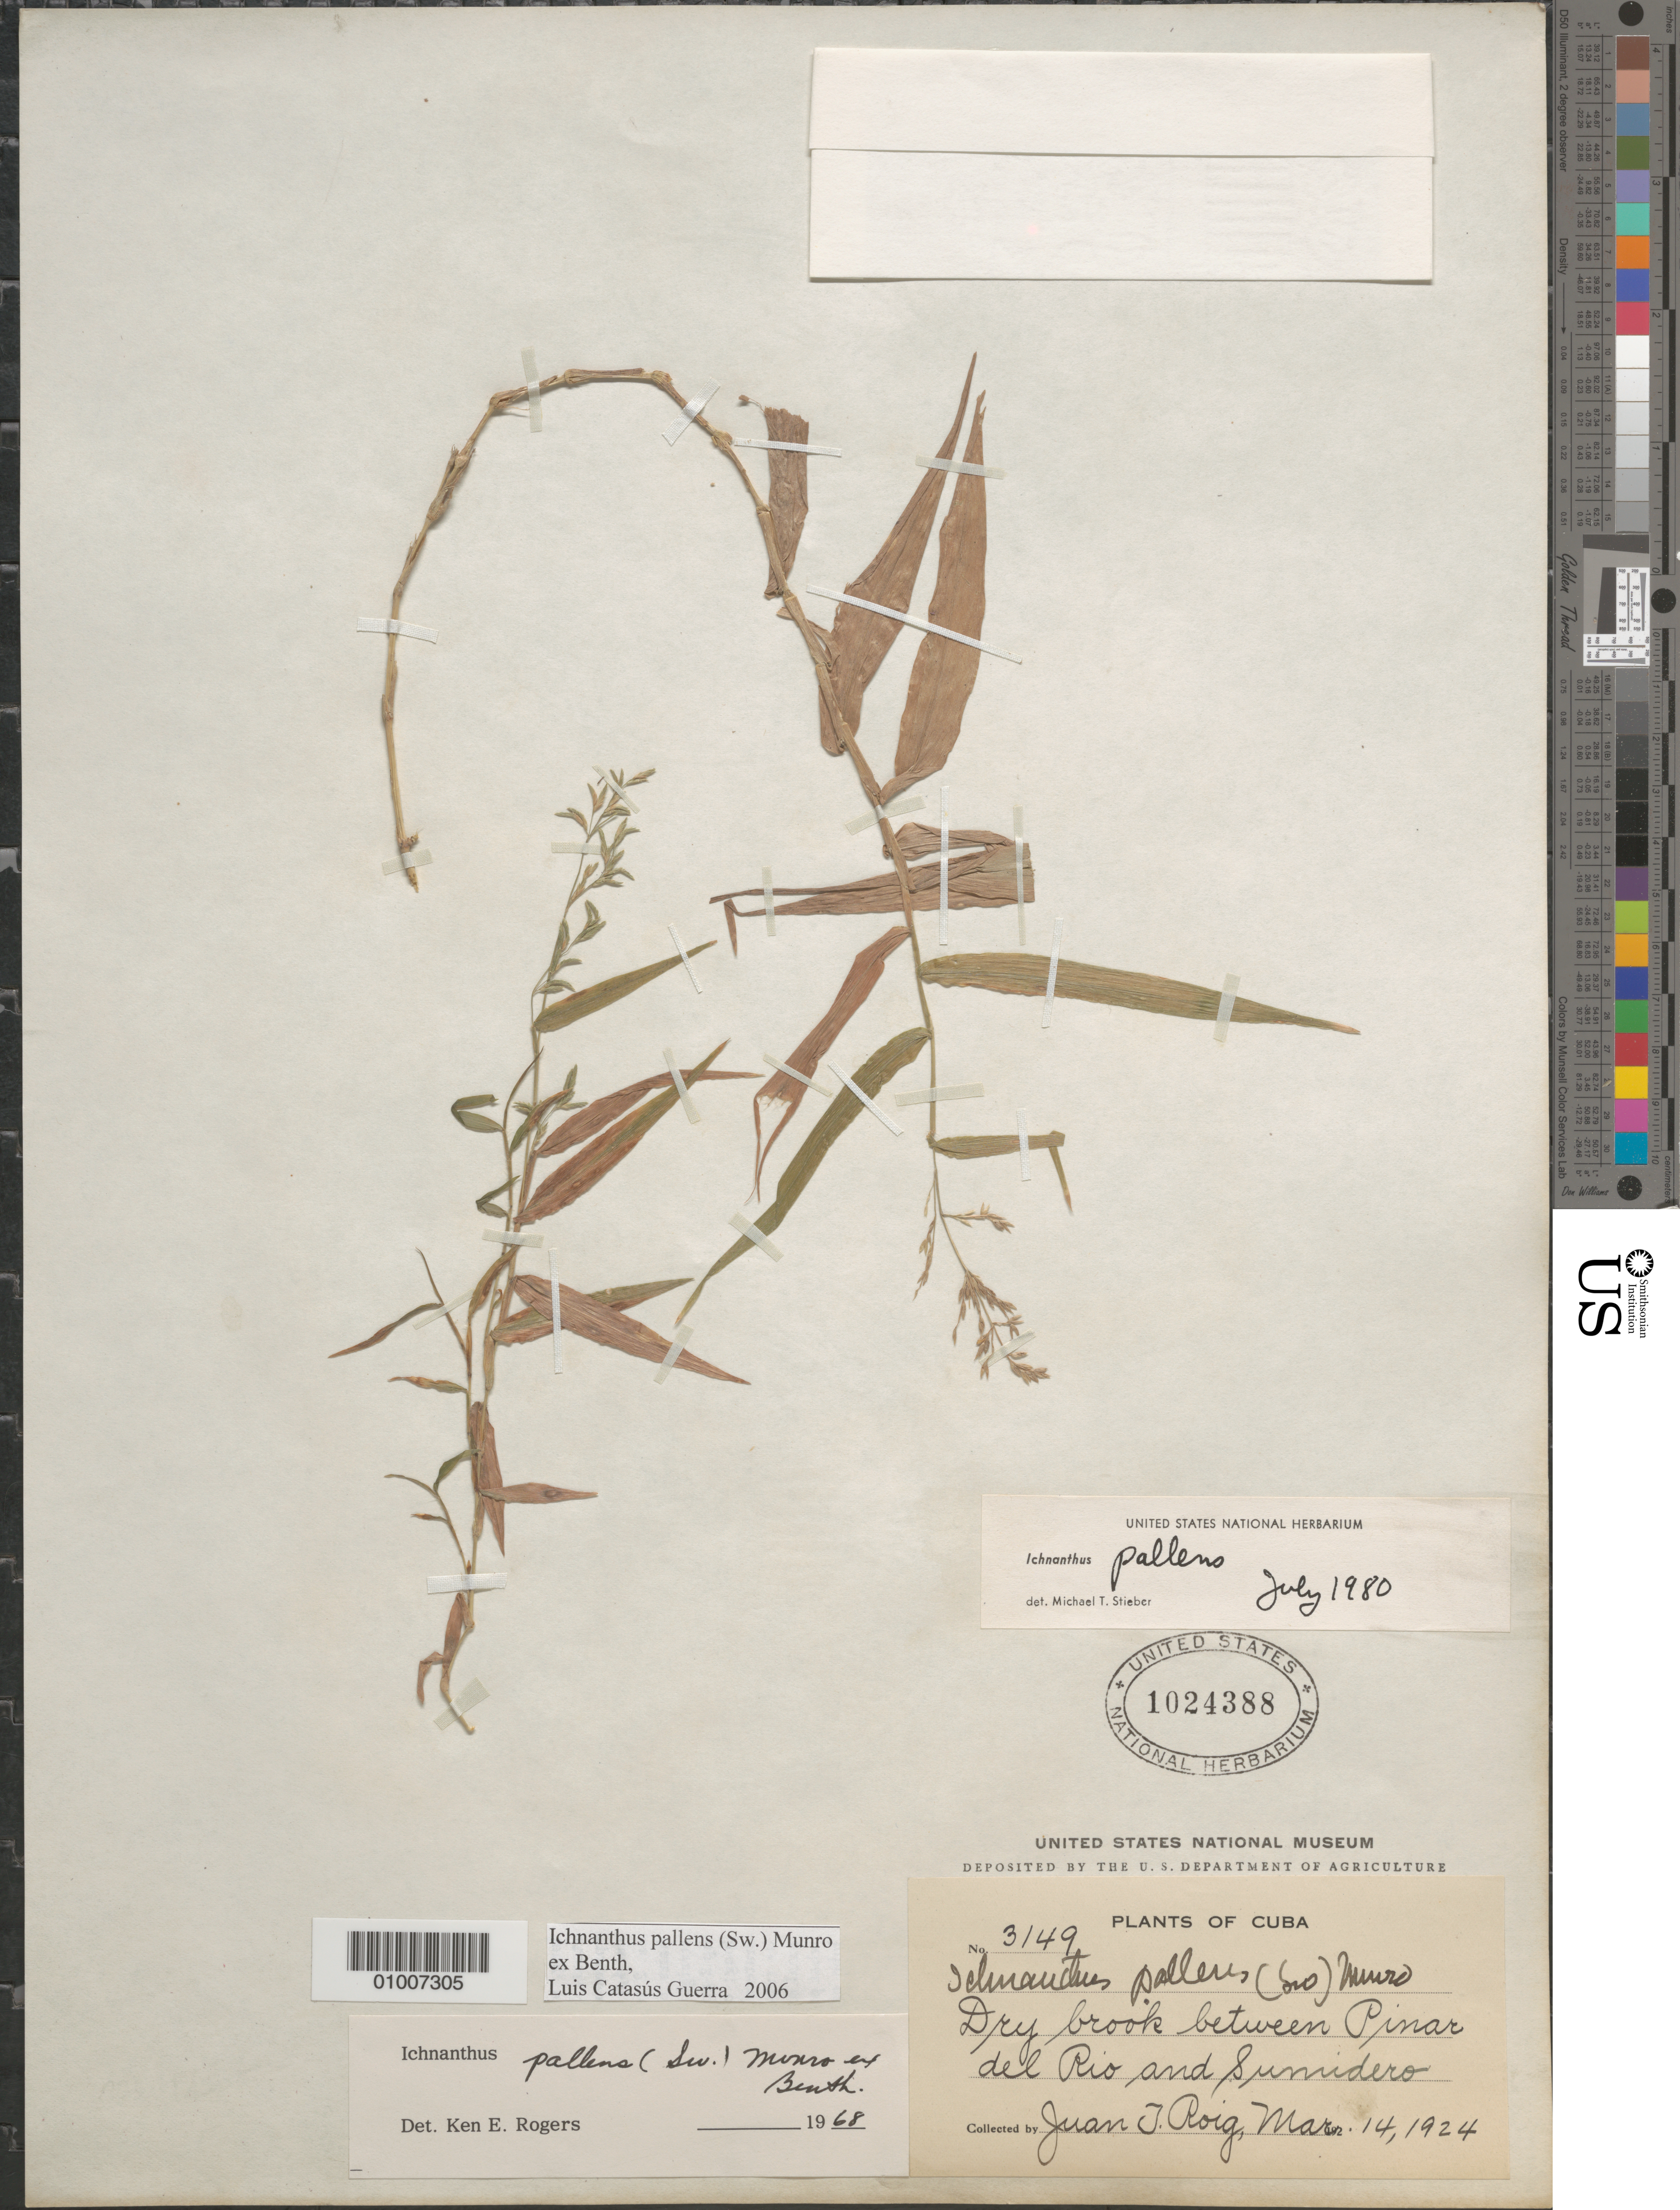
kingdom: Plantae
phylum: Tracheophyta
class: Liliopsida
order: Poales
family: Poaceae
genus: Ichnanthus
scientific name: Ichnanthus pallens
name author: (Sw.) Munro ex Benth.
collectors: J. Roig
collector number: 3149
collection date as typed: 14 Mar 1924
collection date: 1924-03-14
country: Cuba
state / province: Pinar del Rio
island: Cuba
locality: Dry brook between Pinar del Rio and Simidero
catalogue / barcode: US 1024388